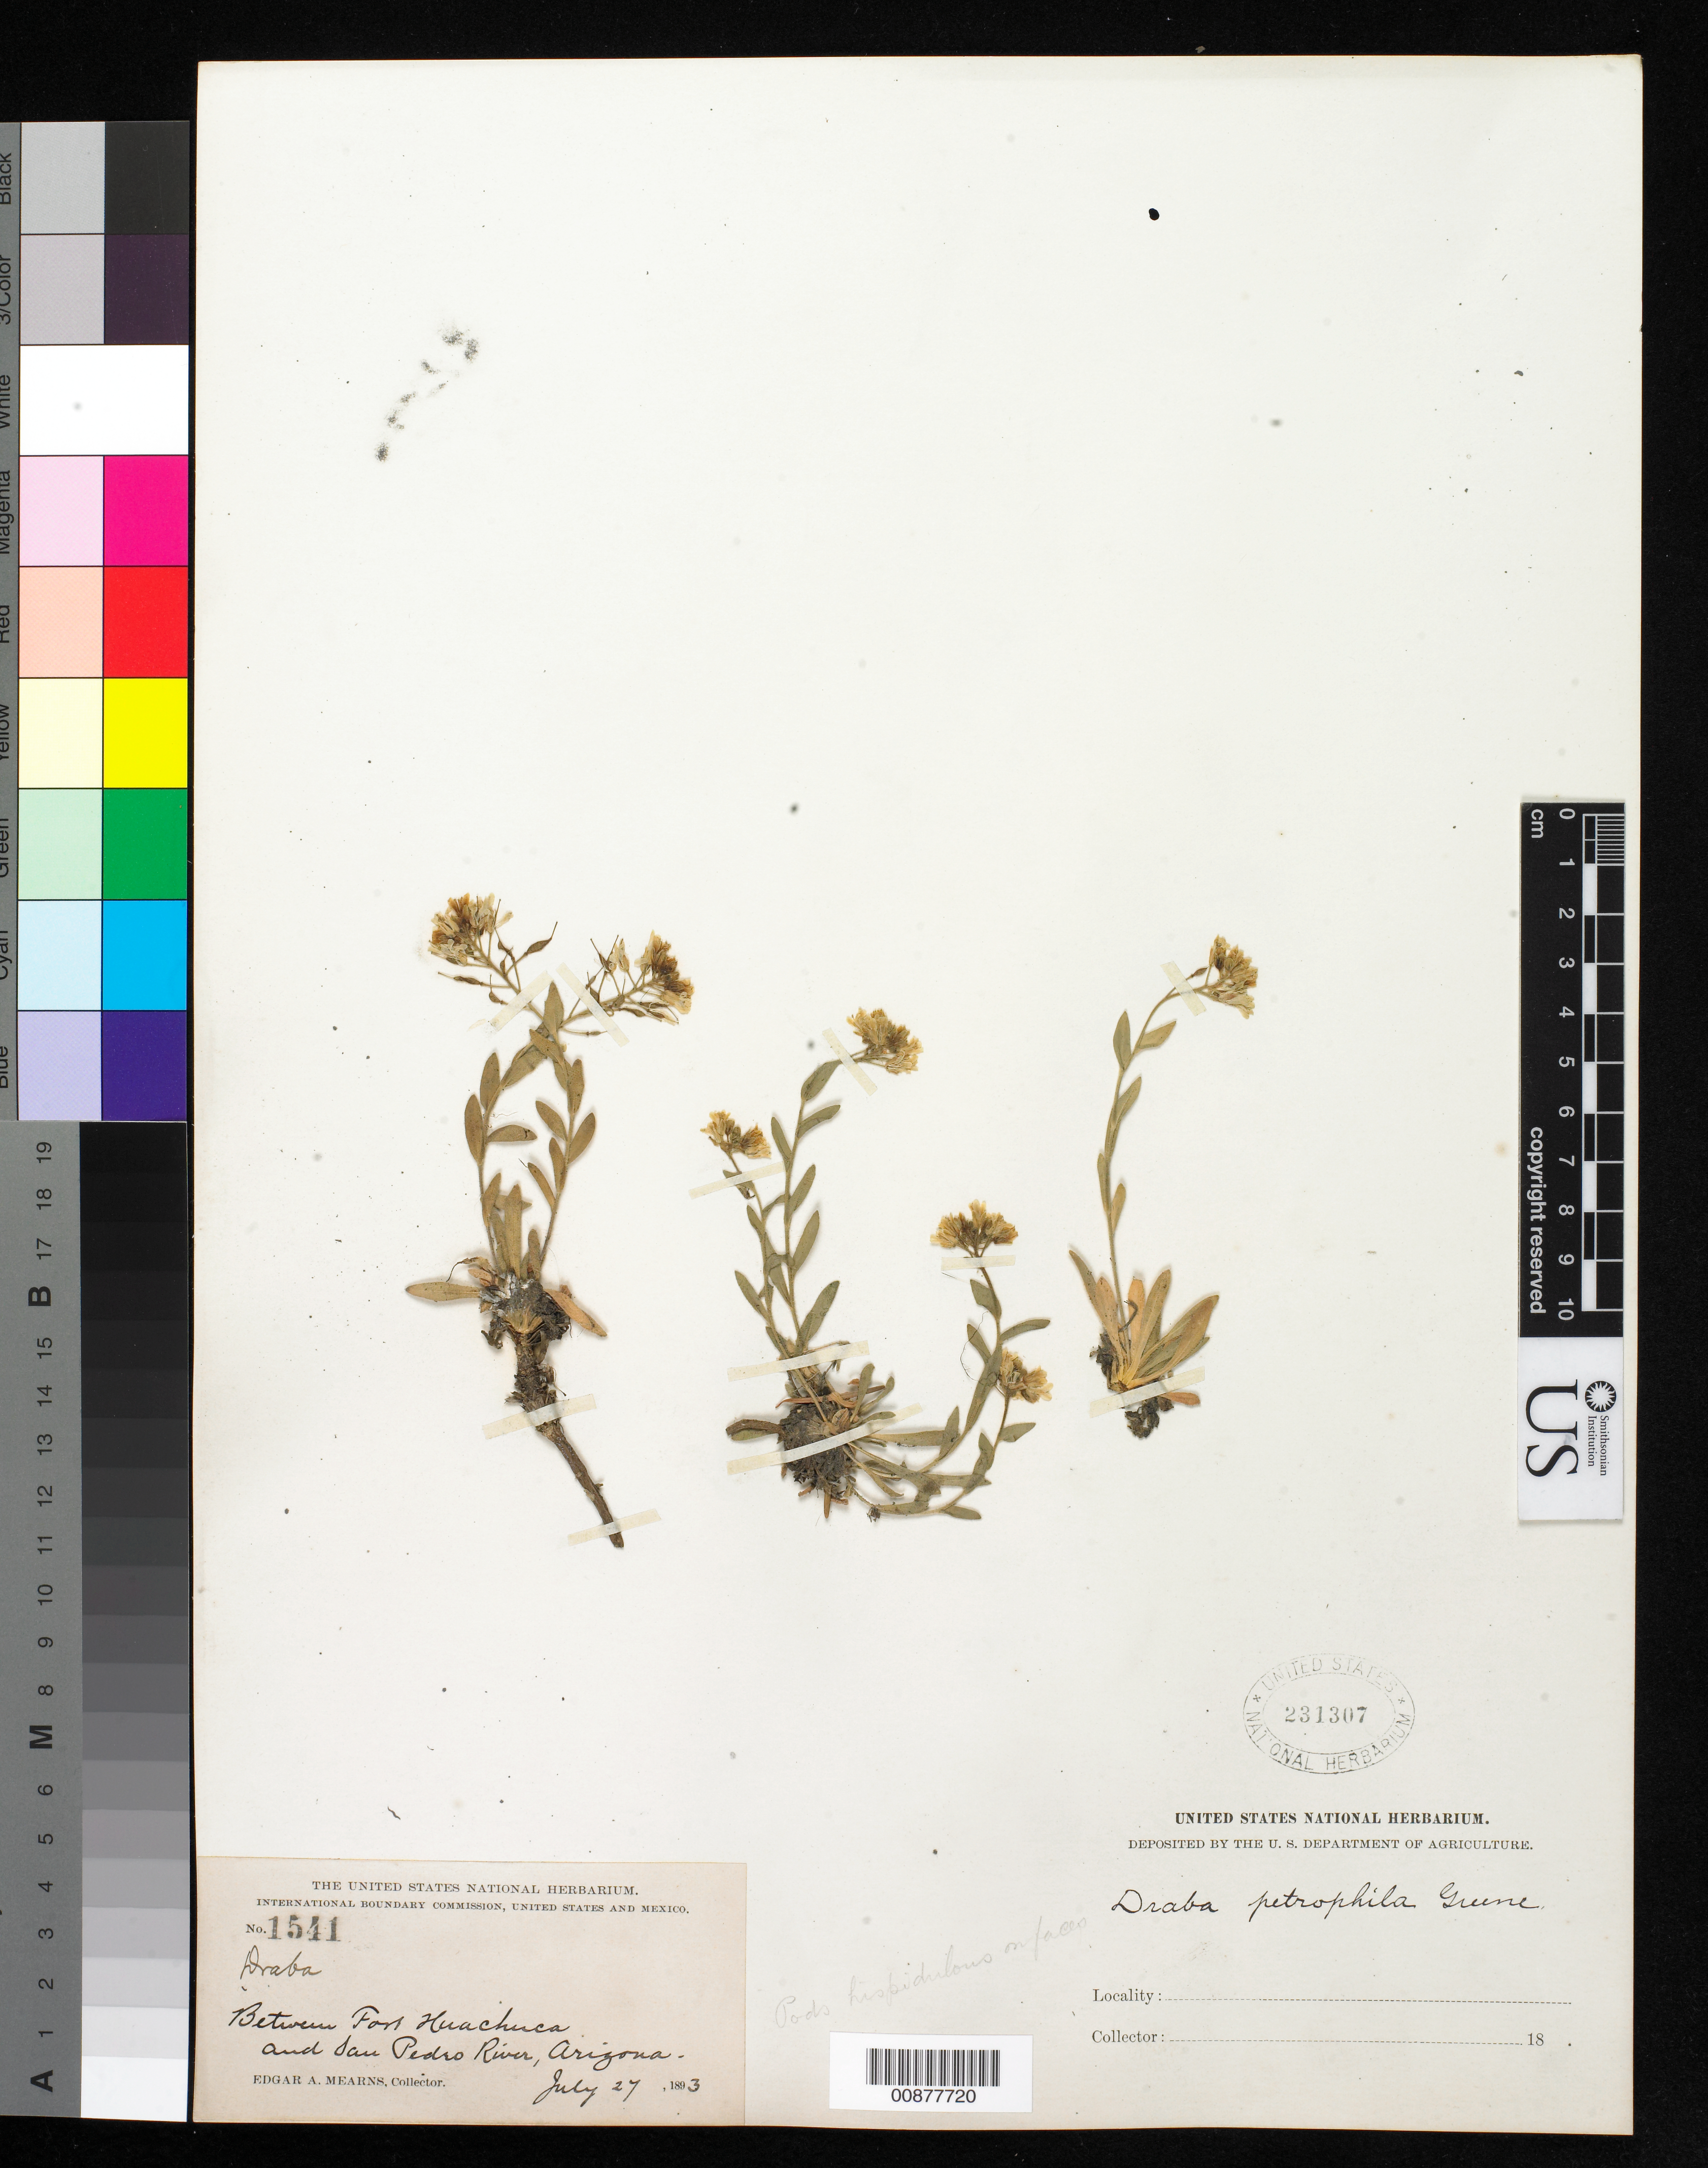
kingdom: Plantae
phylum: Tracheophyta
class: Magnoliopsida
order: Brassicales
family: Brassicaceae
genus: Draba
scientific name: Draba petrophila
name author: Greene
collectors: E. A. Mearns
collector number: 1541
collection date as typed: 27 Jul 1893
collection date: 1893-07-27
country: United States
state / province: Arizona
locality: Between Fort Huachuca and San Pedro River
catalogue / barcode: US 231307